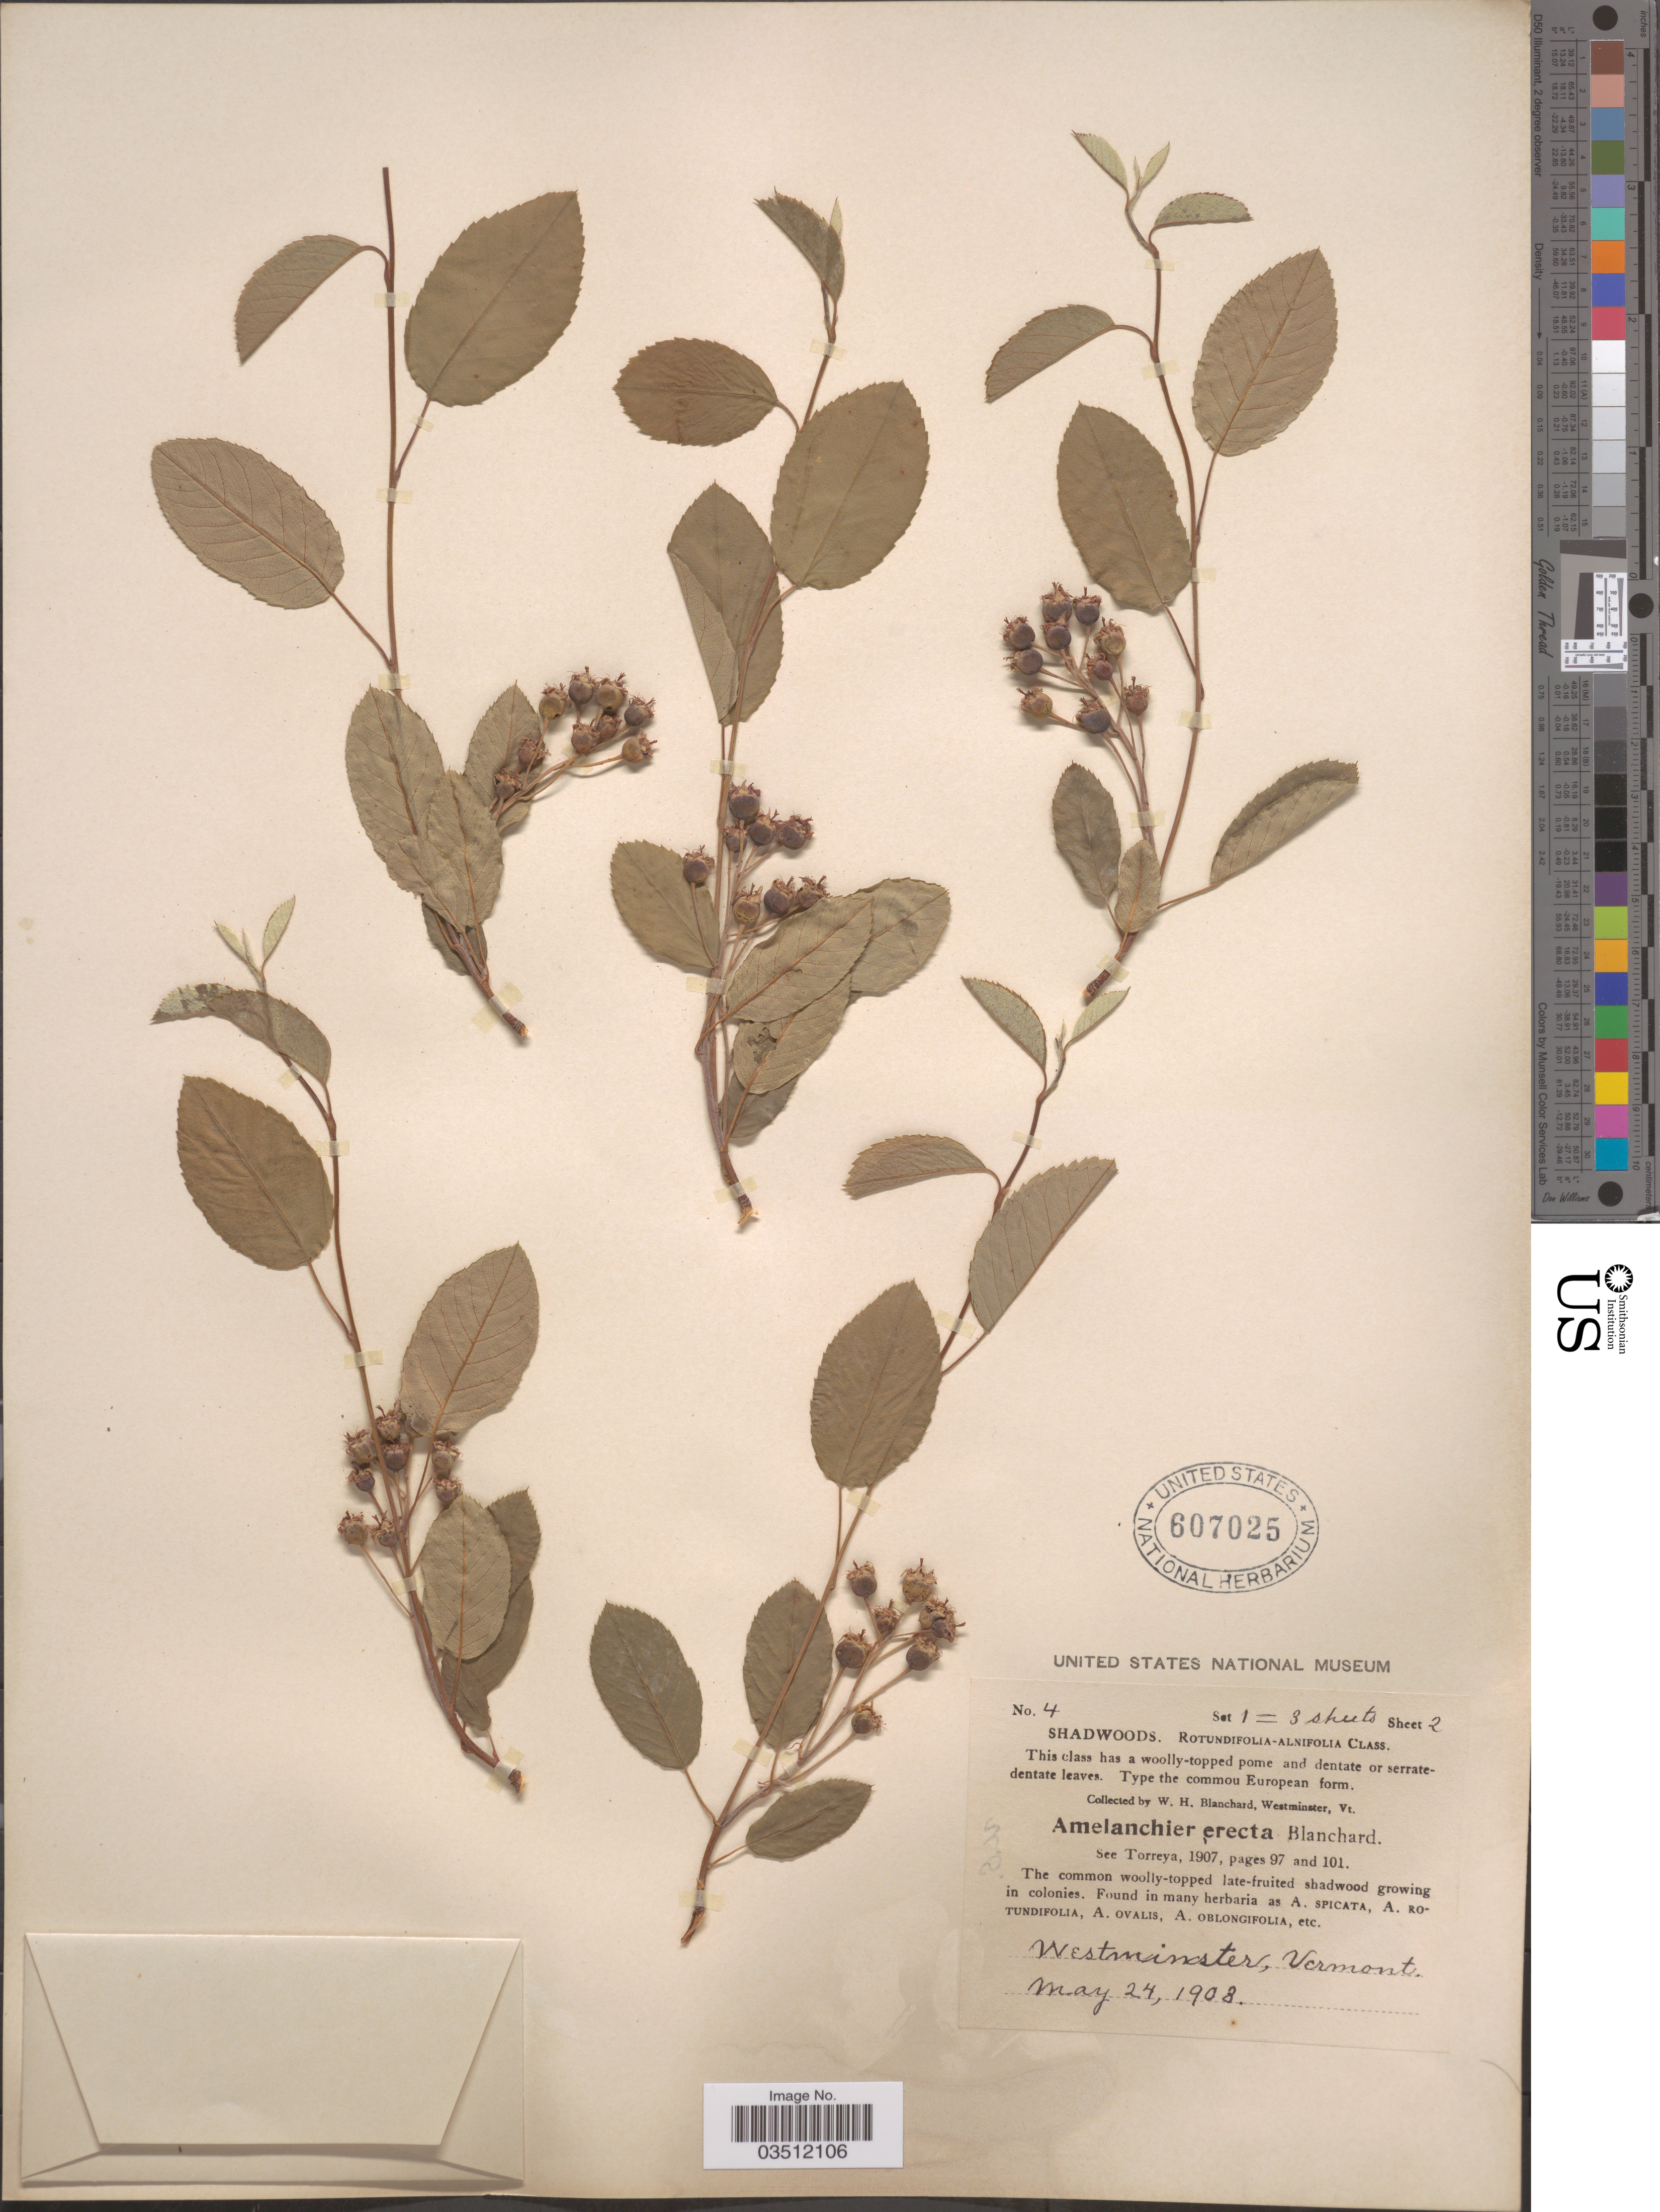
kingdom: Plantae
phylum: Tracheophyta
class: Magnoliopsida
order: Rosales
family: Rosaceae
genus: Amelanchier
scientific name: Amelanchier erecta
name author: Blanch.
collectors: W. H. Blanchard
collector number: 4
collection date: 1908-05-24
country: United States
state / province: Vermont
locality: Westminster.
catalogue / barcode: US 607025